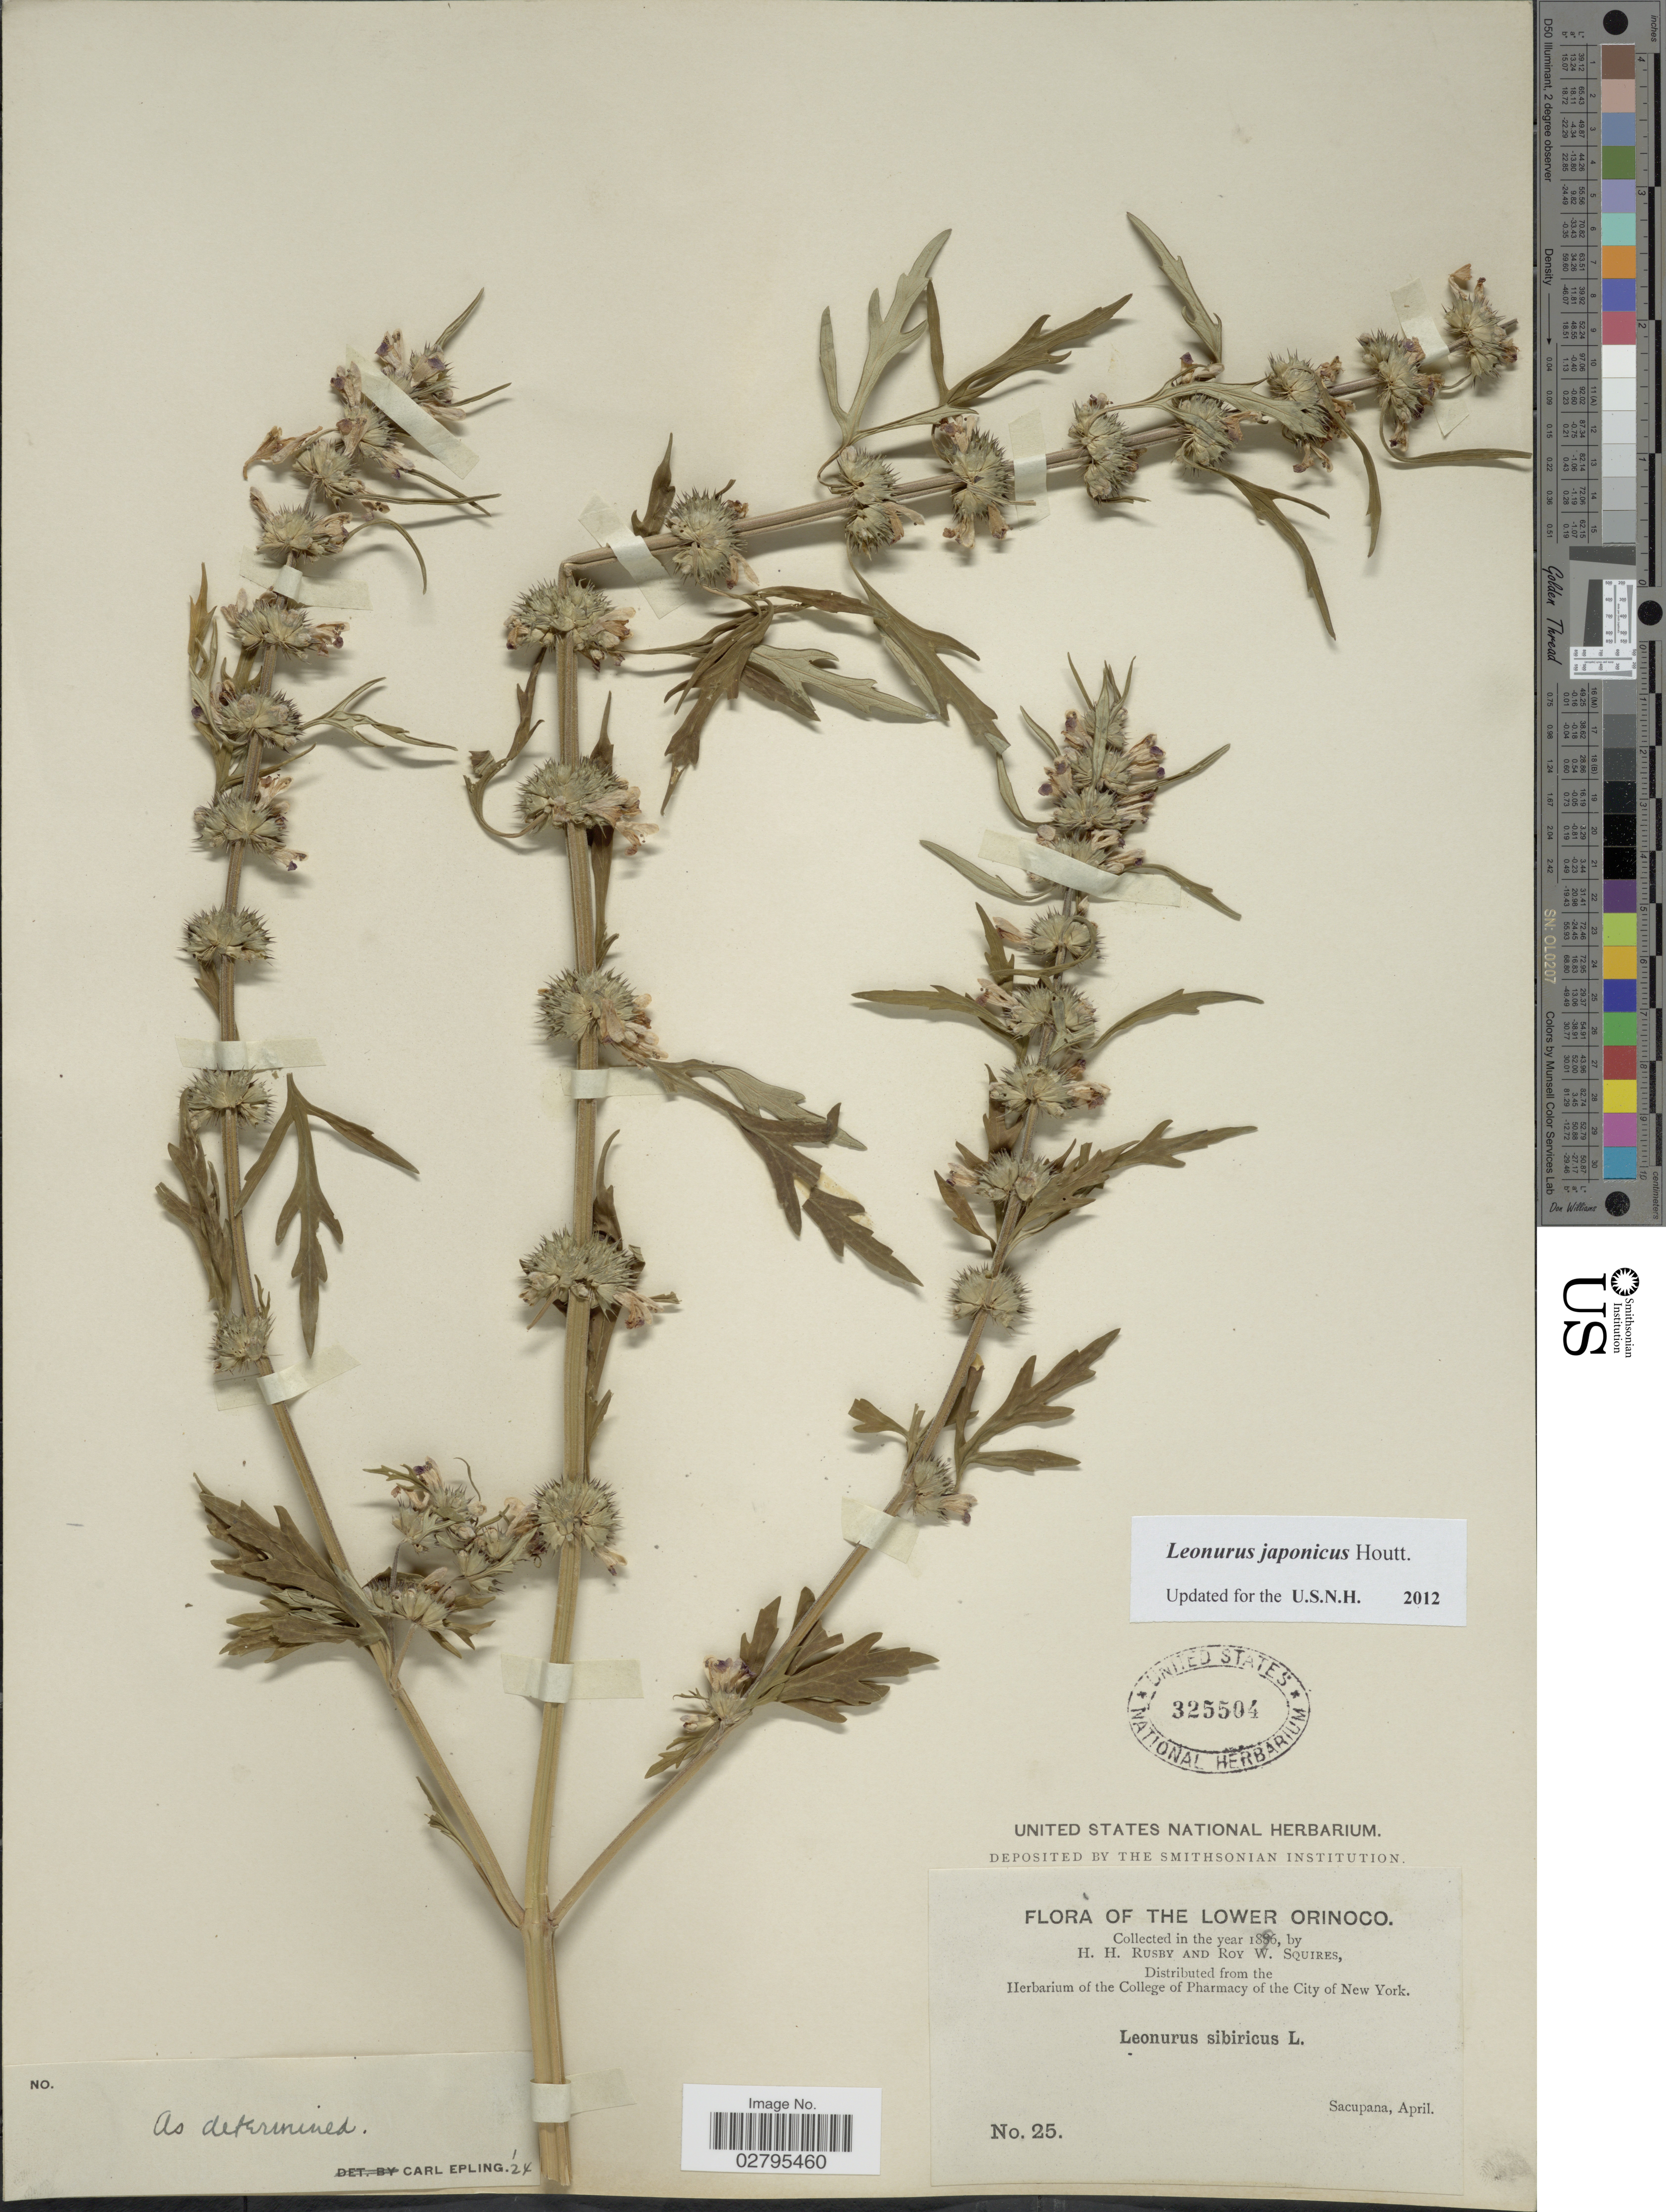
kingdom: Plantae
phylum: Tracheophyta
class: Magnoliopsida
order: Lamiales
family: Lamiaceae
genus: Leonurus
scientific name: Leonurus japonicus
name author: Houtt.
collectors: H. H. Rusby & R. Squires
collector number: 25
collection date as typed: April 1896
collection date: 1896-04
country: Venezuela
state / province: Delta Amacuro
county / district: Antonio Díaz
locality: Lower Orinoco, Sacupana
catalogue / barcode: US 325504